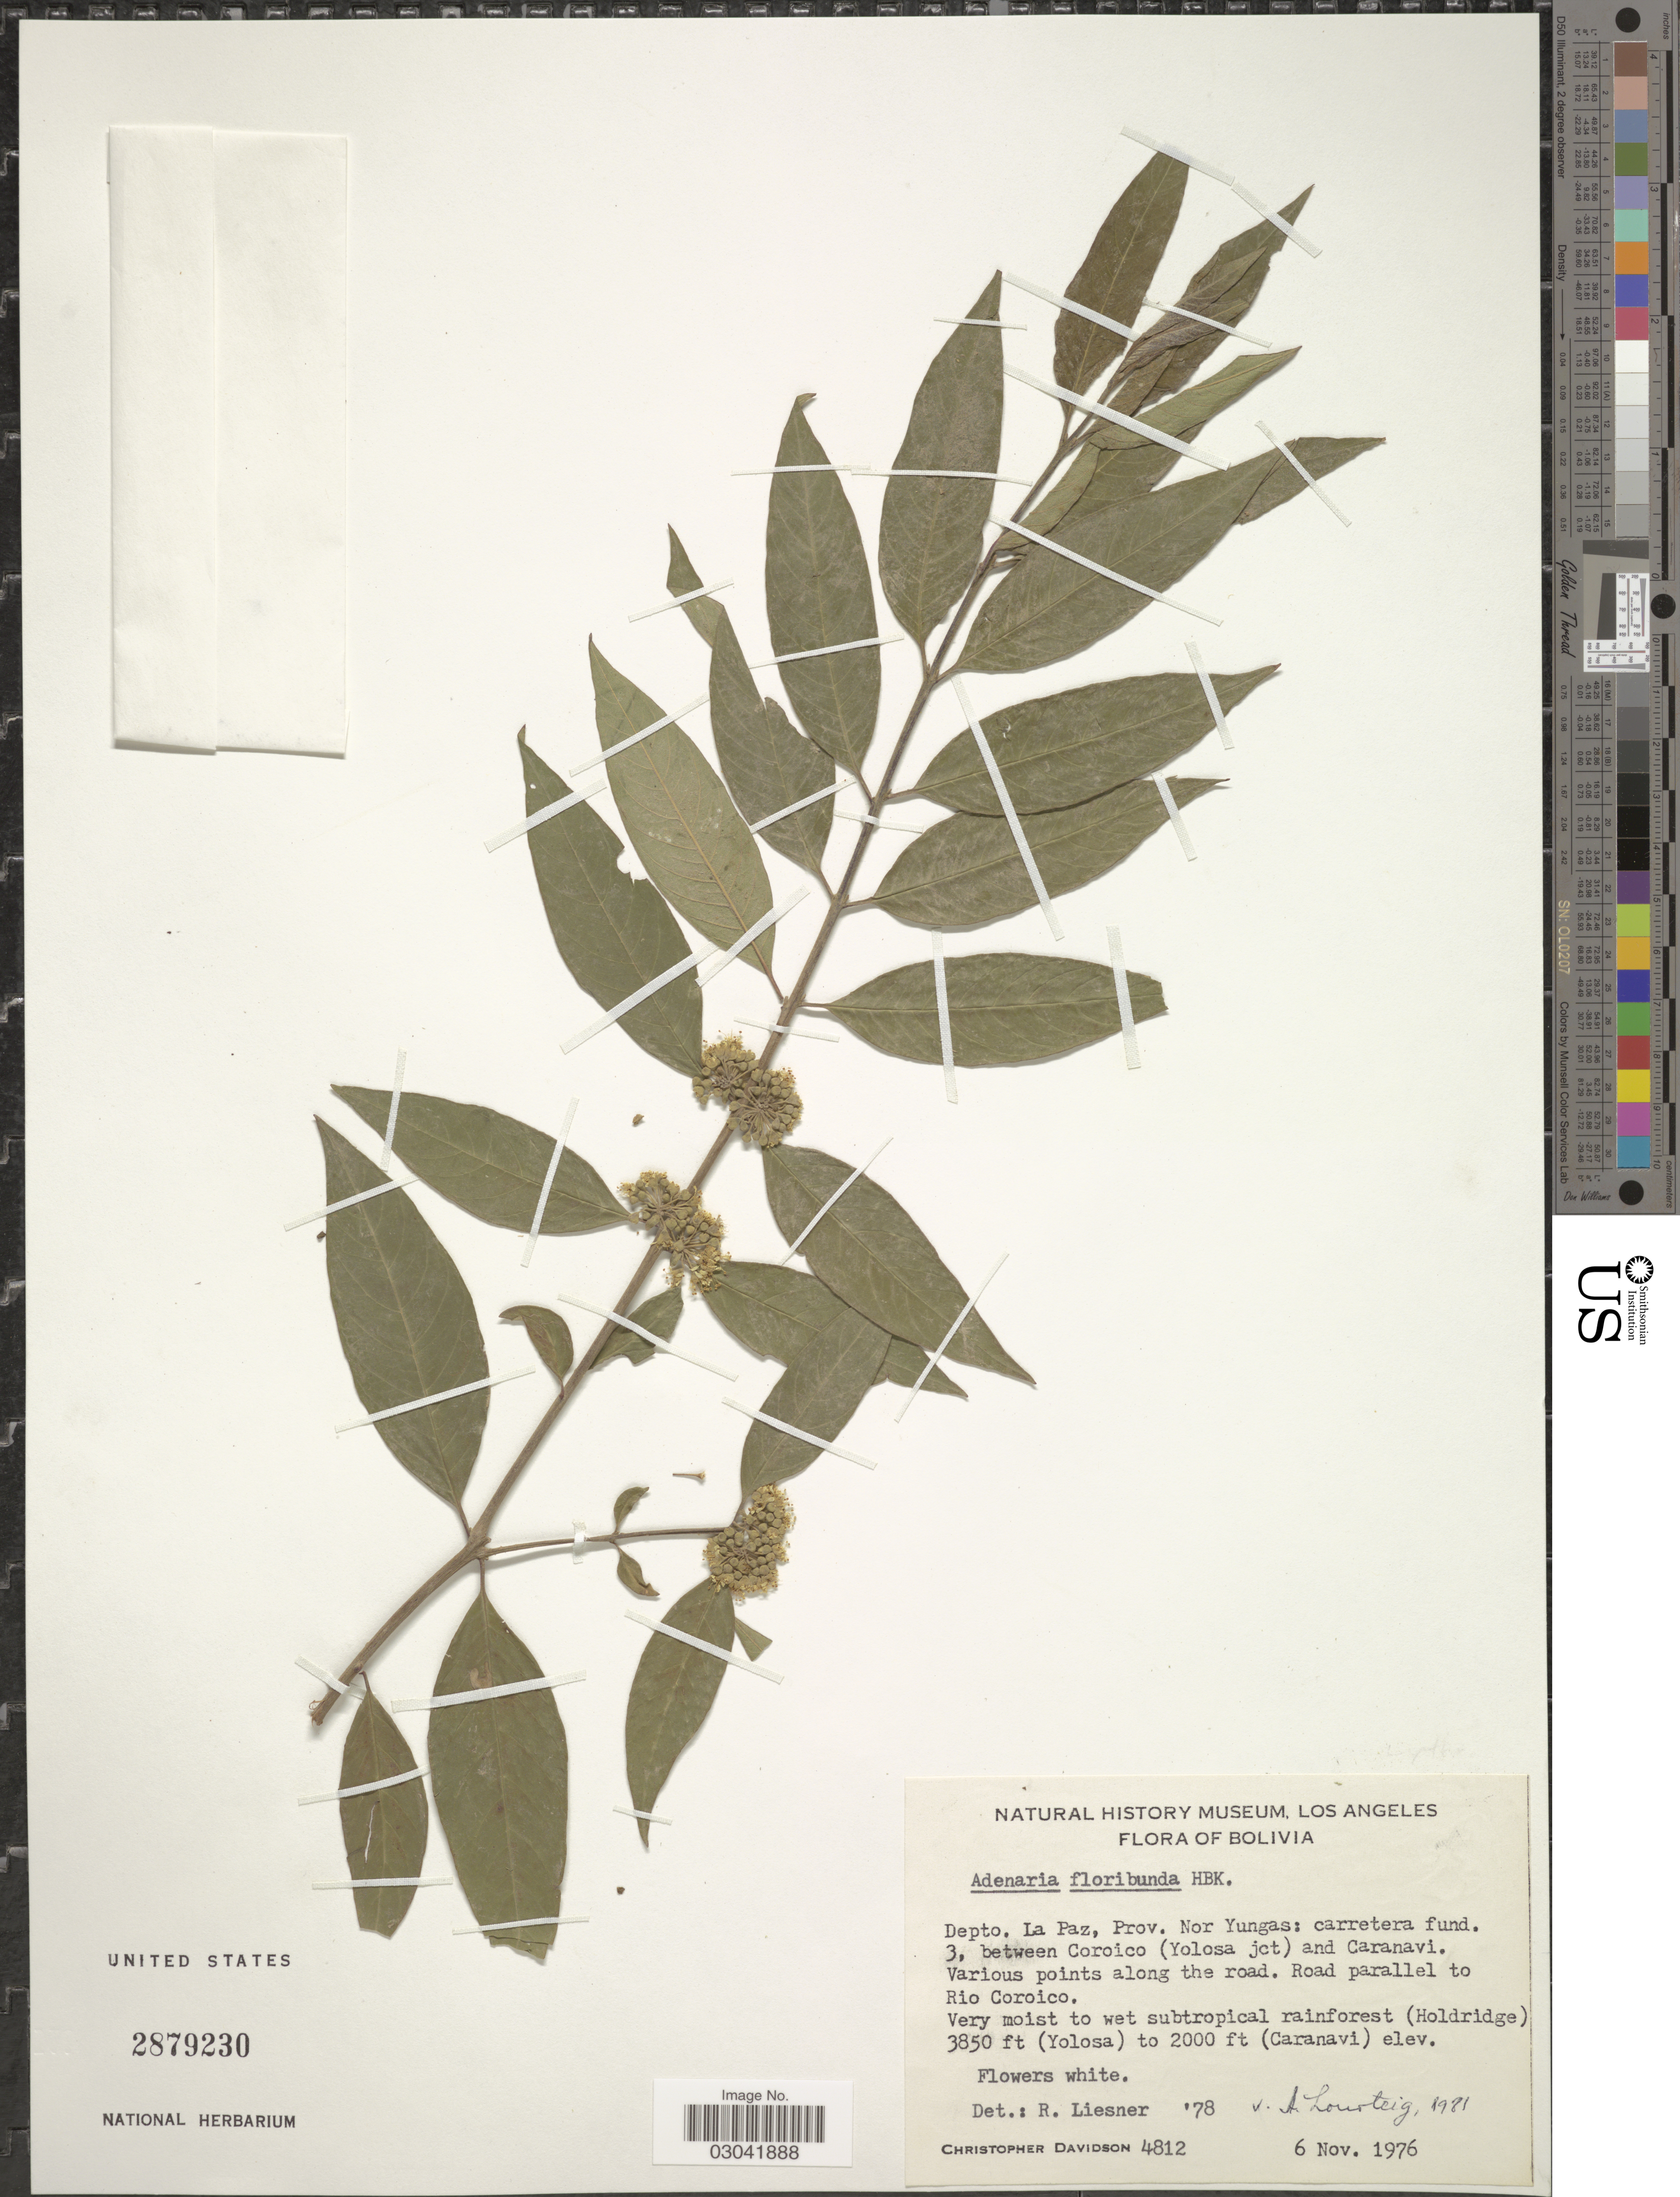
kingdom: Plantae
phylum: Tracheophyta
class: Magnoliopsida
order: Myrtales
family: Lythraceae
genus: Adenaria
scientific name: Adenaria floribunda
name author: Kunth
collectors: C. Davidson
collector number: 4812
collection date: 1976-11-06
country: Bolivia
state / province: La Paz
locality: Depto. La Paz, Prov. Nor Yungas: carretera fund. 3, between Coroico (Yolosa jct) and Caranavi. Road parallel to Rio Coroico. (Holdridge) (Yolosa) (Caranavi).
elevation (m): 610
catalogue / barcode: US 2879230